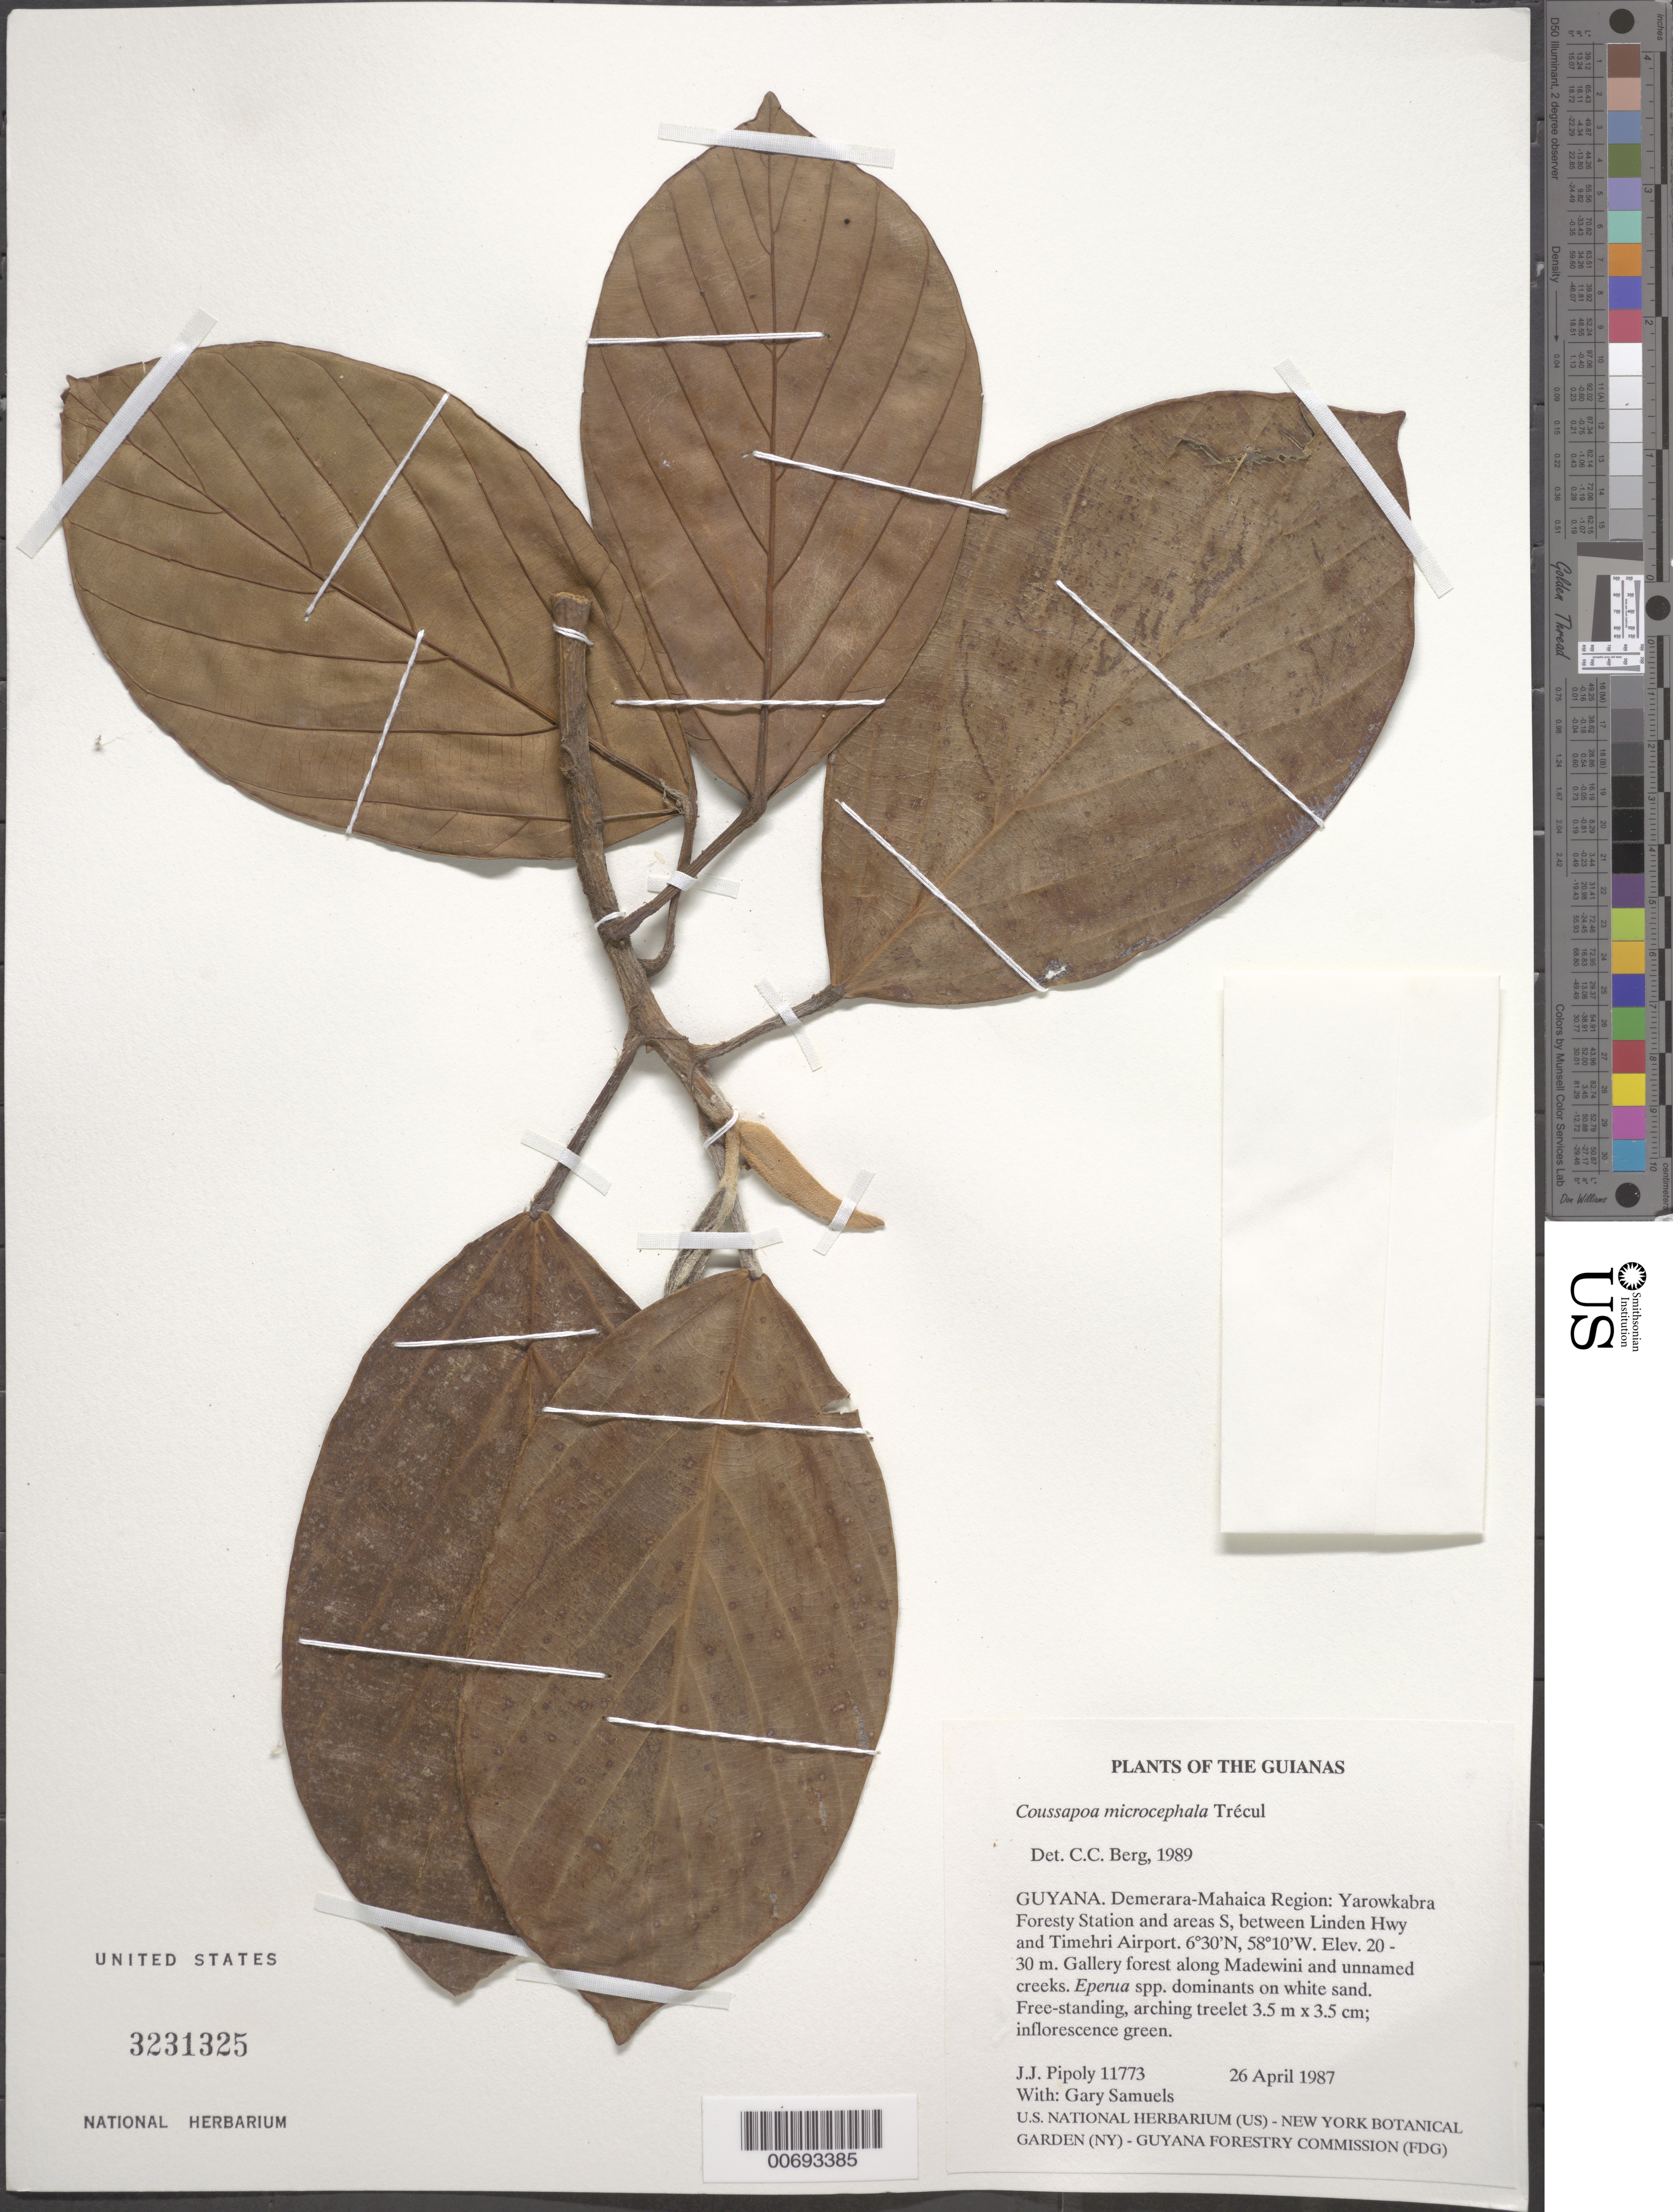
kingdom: Plantae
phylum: Tracheophyta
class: Magnoliopsida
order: Rosales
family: Urticaceae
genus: Coussapoa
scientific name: Coussapoa microcephala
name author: Trécul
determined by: Berg, C. C.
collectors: J. J. Pipoly & G. Bacchus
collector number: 11773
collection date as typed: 26 April 1987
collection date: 1987-04-26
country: Guyana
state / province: Demerara-Mahaica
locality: Yarowkabra Forestry Station and areas S, between Linden Hwy and Timehri Airport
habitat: Gallery forest along Madewini and unnamed creeks. Eperua spp. dominants on white sand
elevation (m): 20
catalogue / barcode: US 3231325